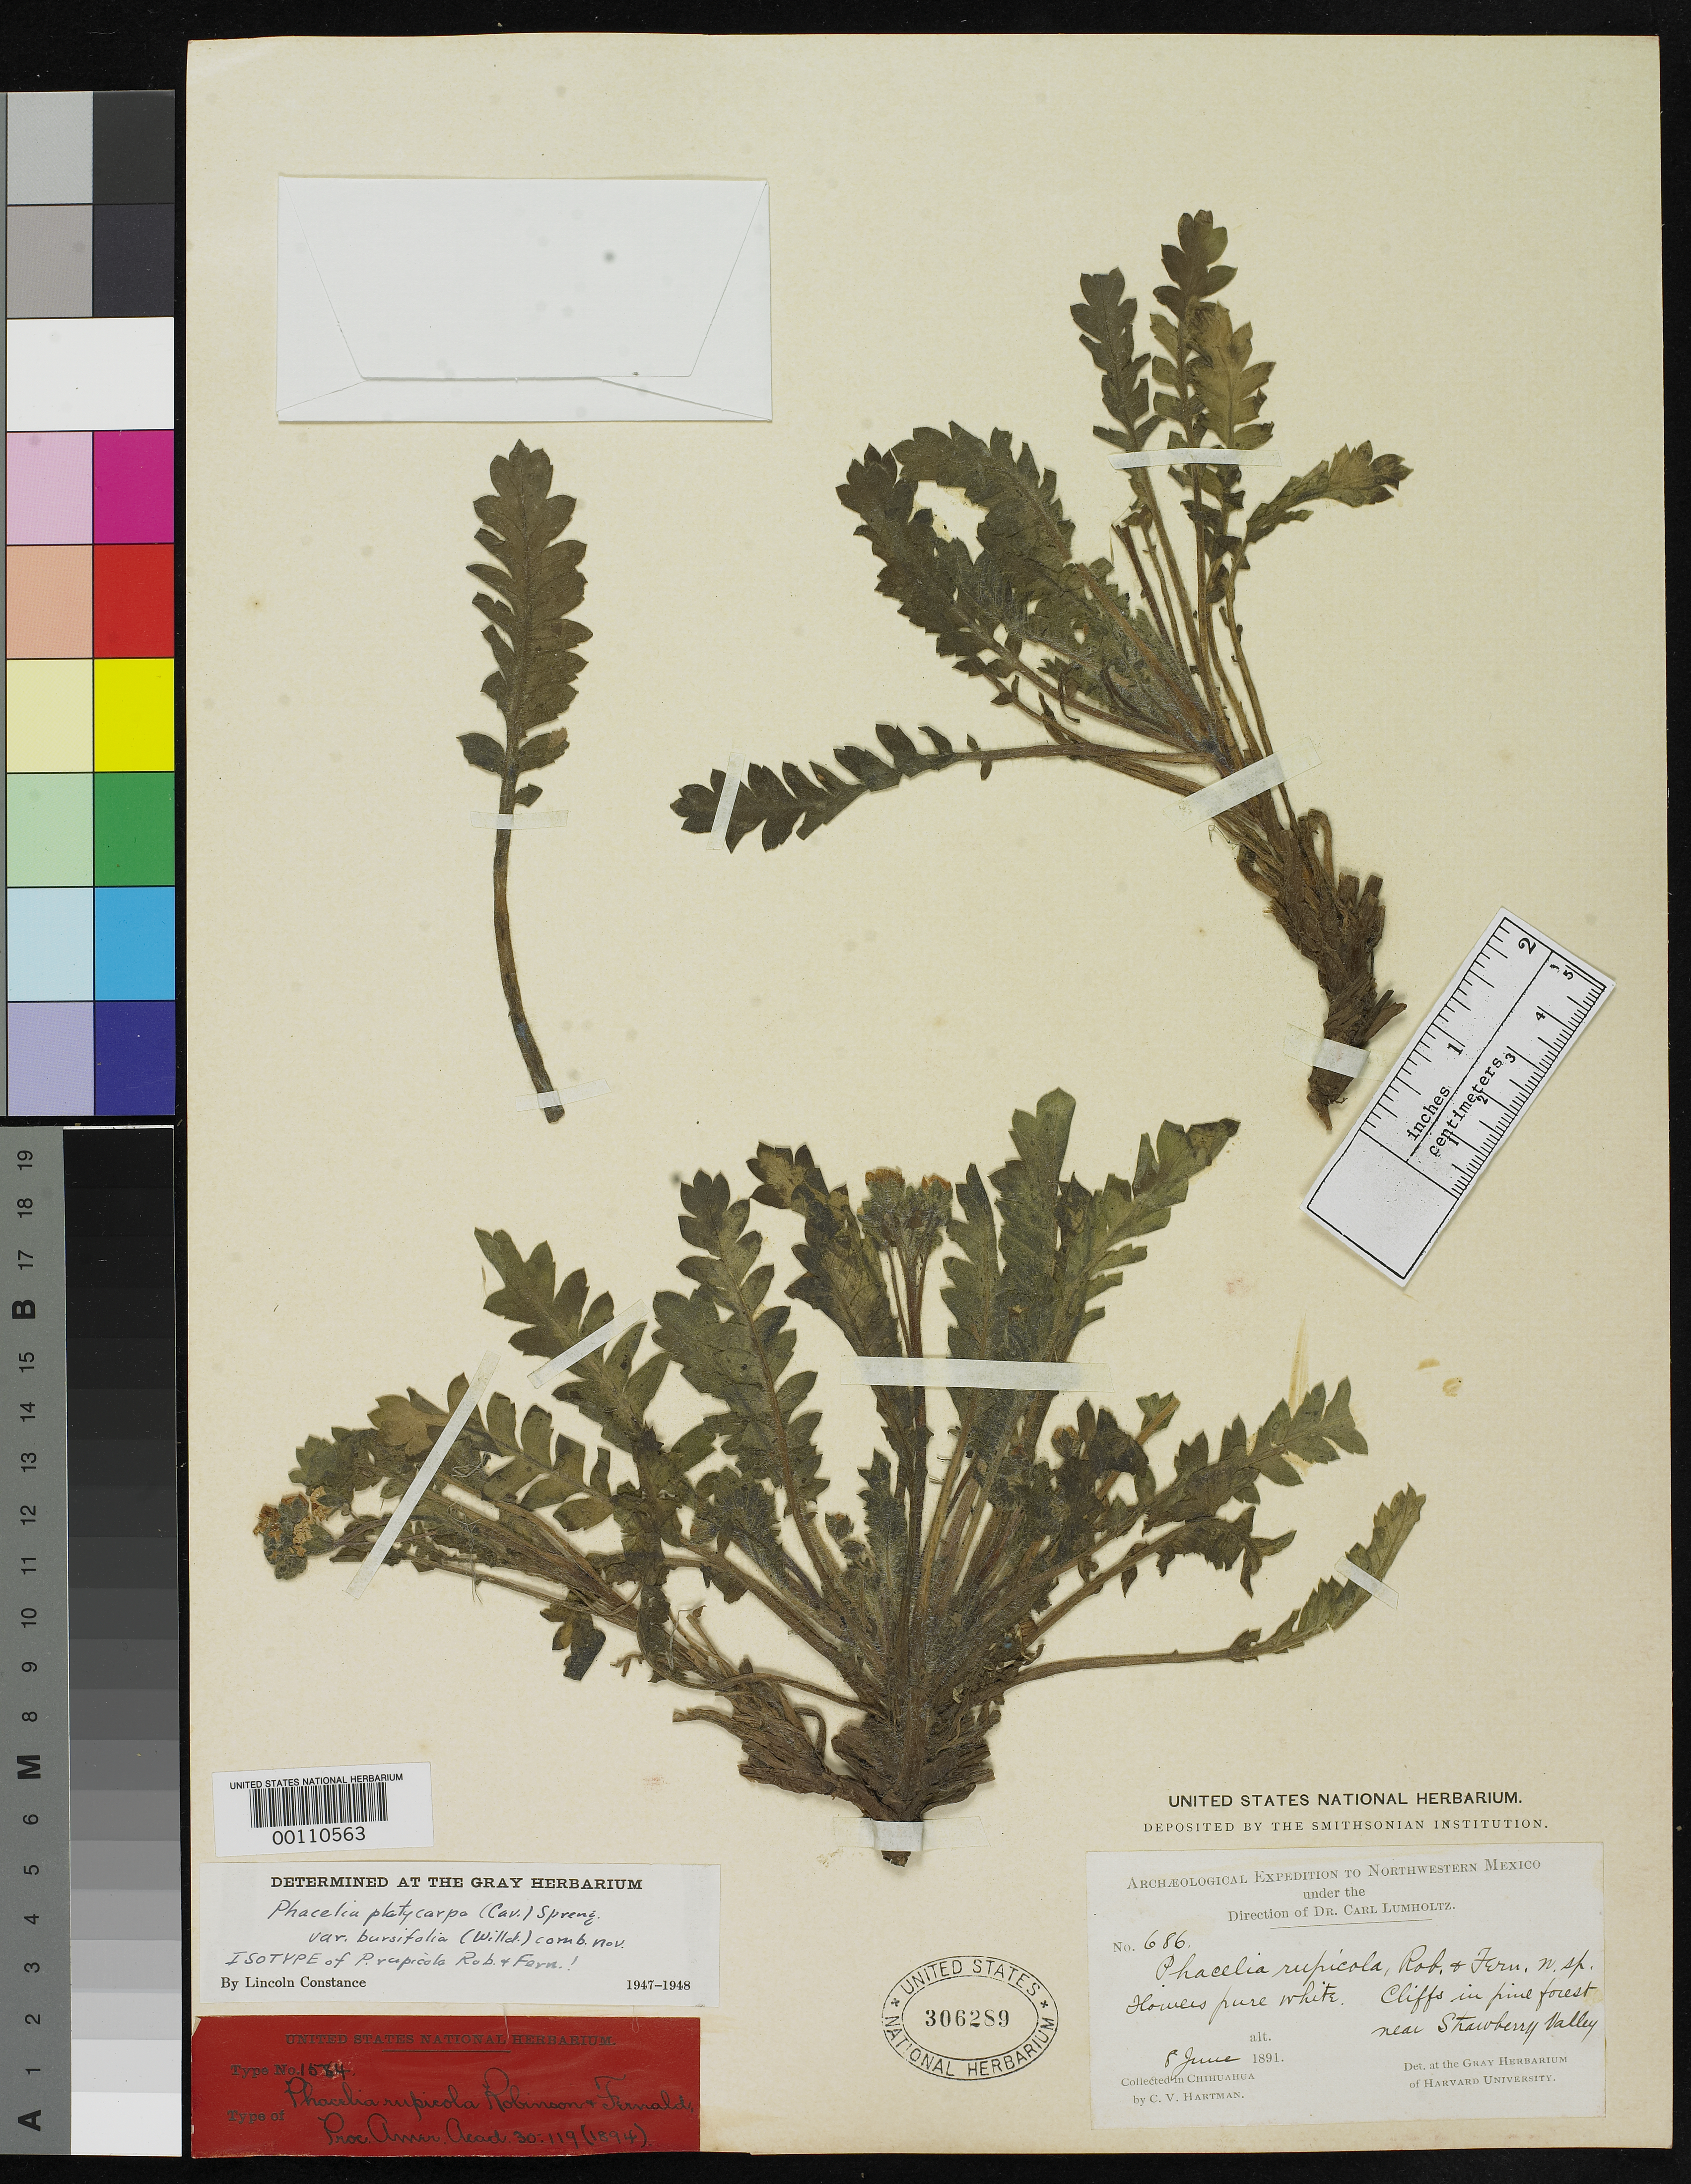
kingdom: Plantae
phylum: Tracheophyta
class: Magnoliopsida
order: Boraginales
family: Hydrophyllaceae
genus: Phacelia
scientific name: Phacelia rupicola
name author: B.L. Rob. & Fernald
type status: Isotype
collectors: C. V. Hartman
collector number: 686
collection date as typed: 08 Jun 1891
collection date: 1891-06-08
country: Mexico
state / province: Chihuahua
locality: Strawberry Valley.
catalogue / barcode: US 306289